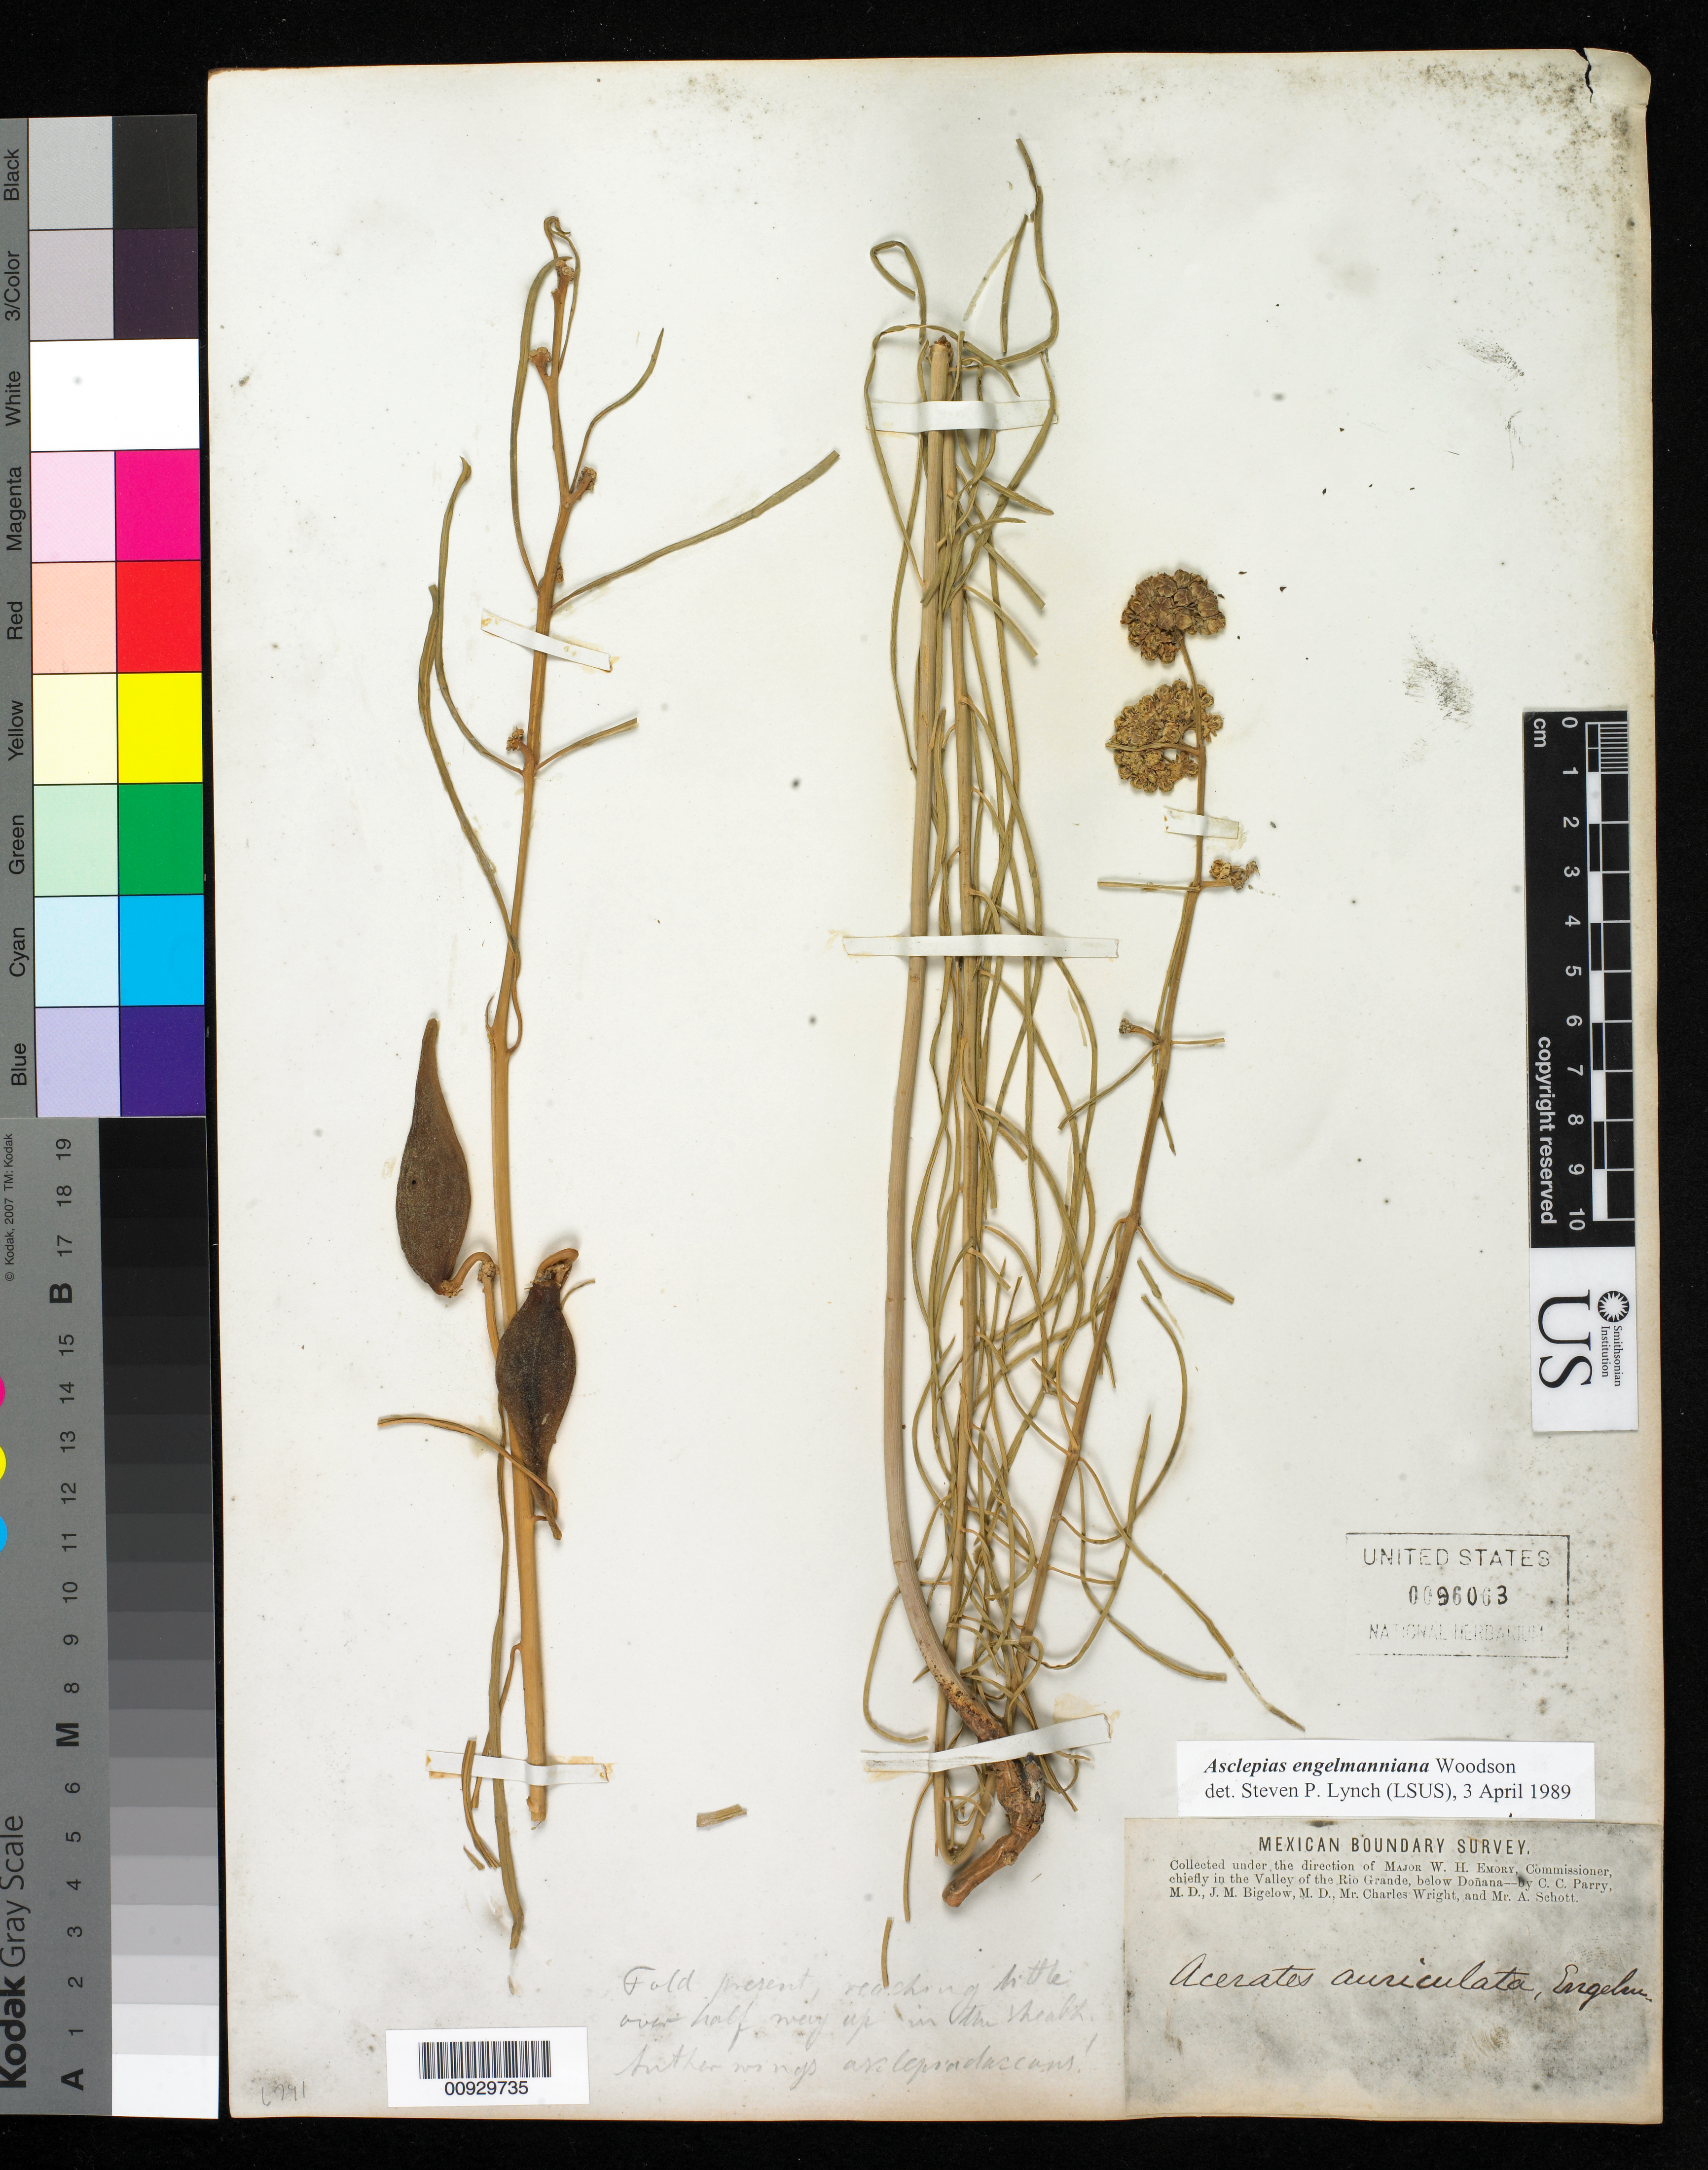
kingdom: Plantae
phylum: Tracheophyta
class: Magnoliopsida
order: Gentianales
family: Apocynaceae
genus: Asclepias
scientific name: Asclepias engelmanniana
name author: Woodson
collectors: C. C. Parry, J. M. Bigelow, C. Wright & A. C. V. Schott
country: United States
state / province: New Mexico / Texas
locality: Chiefly in the Valley of the Rio Grande, below Doñana.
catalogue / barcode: US 96063